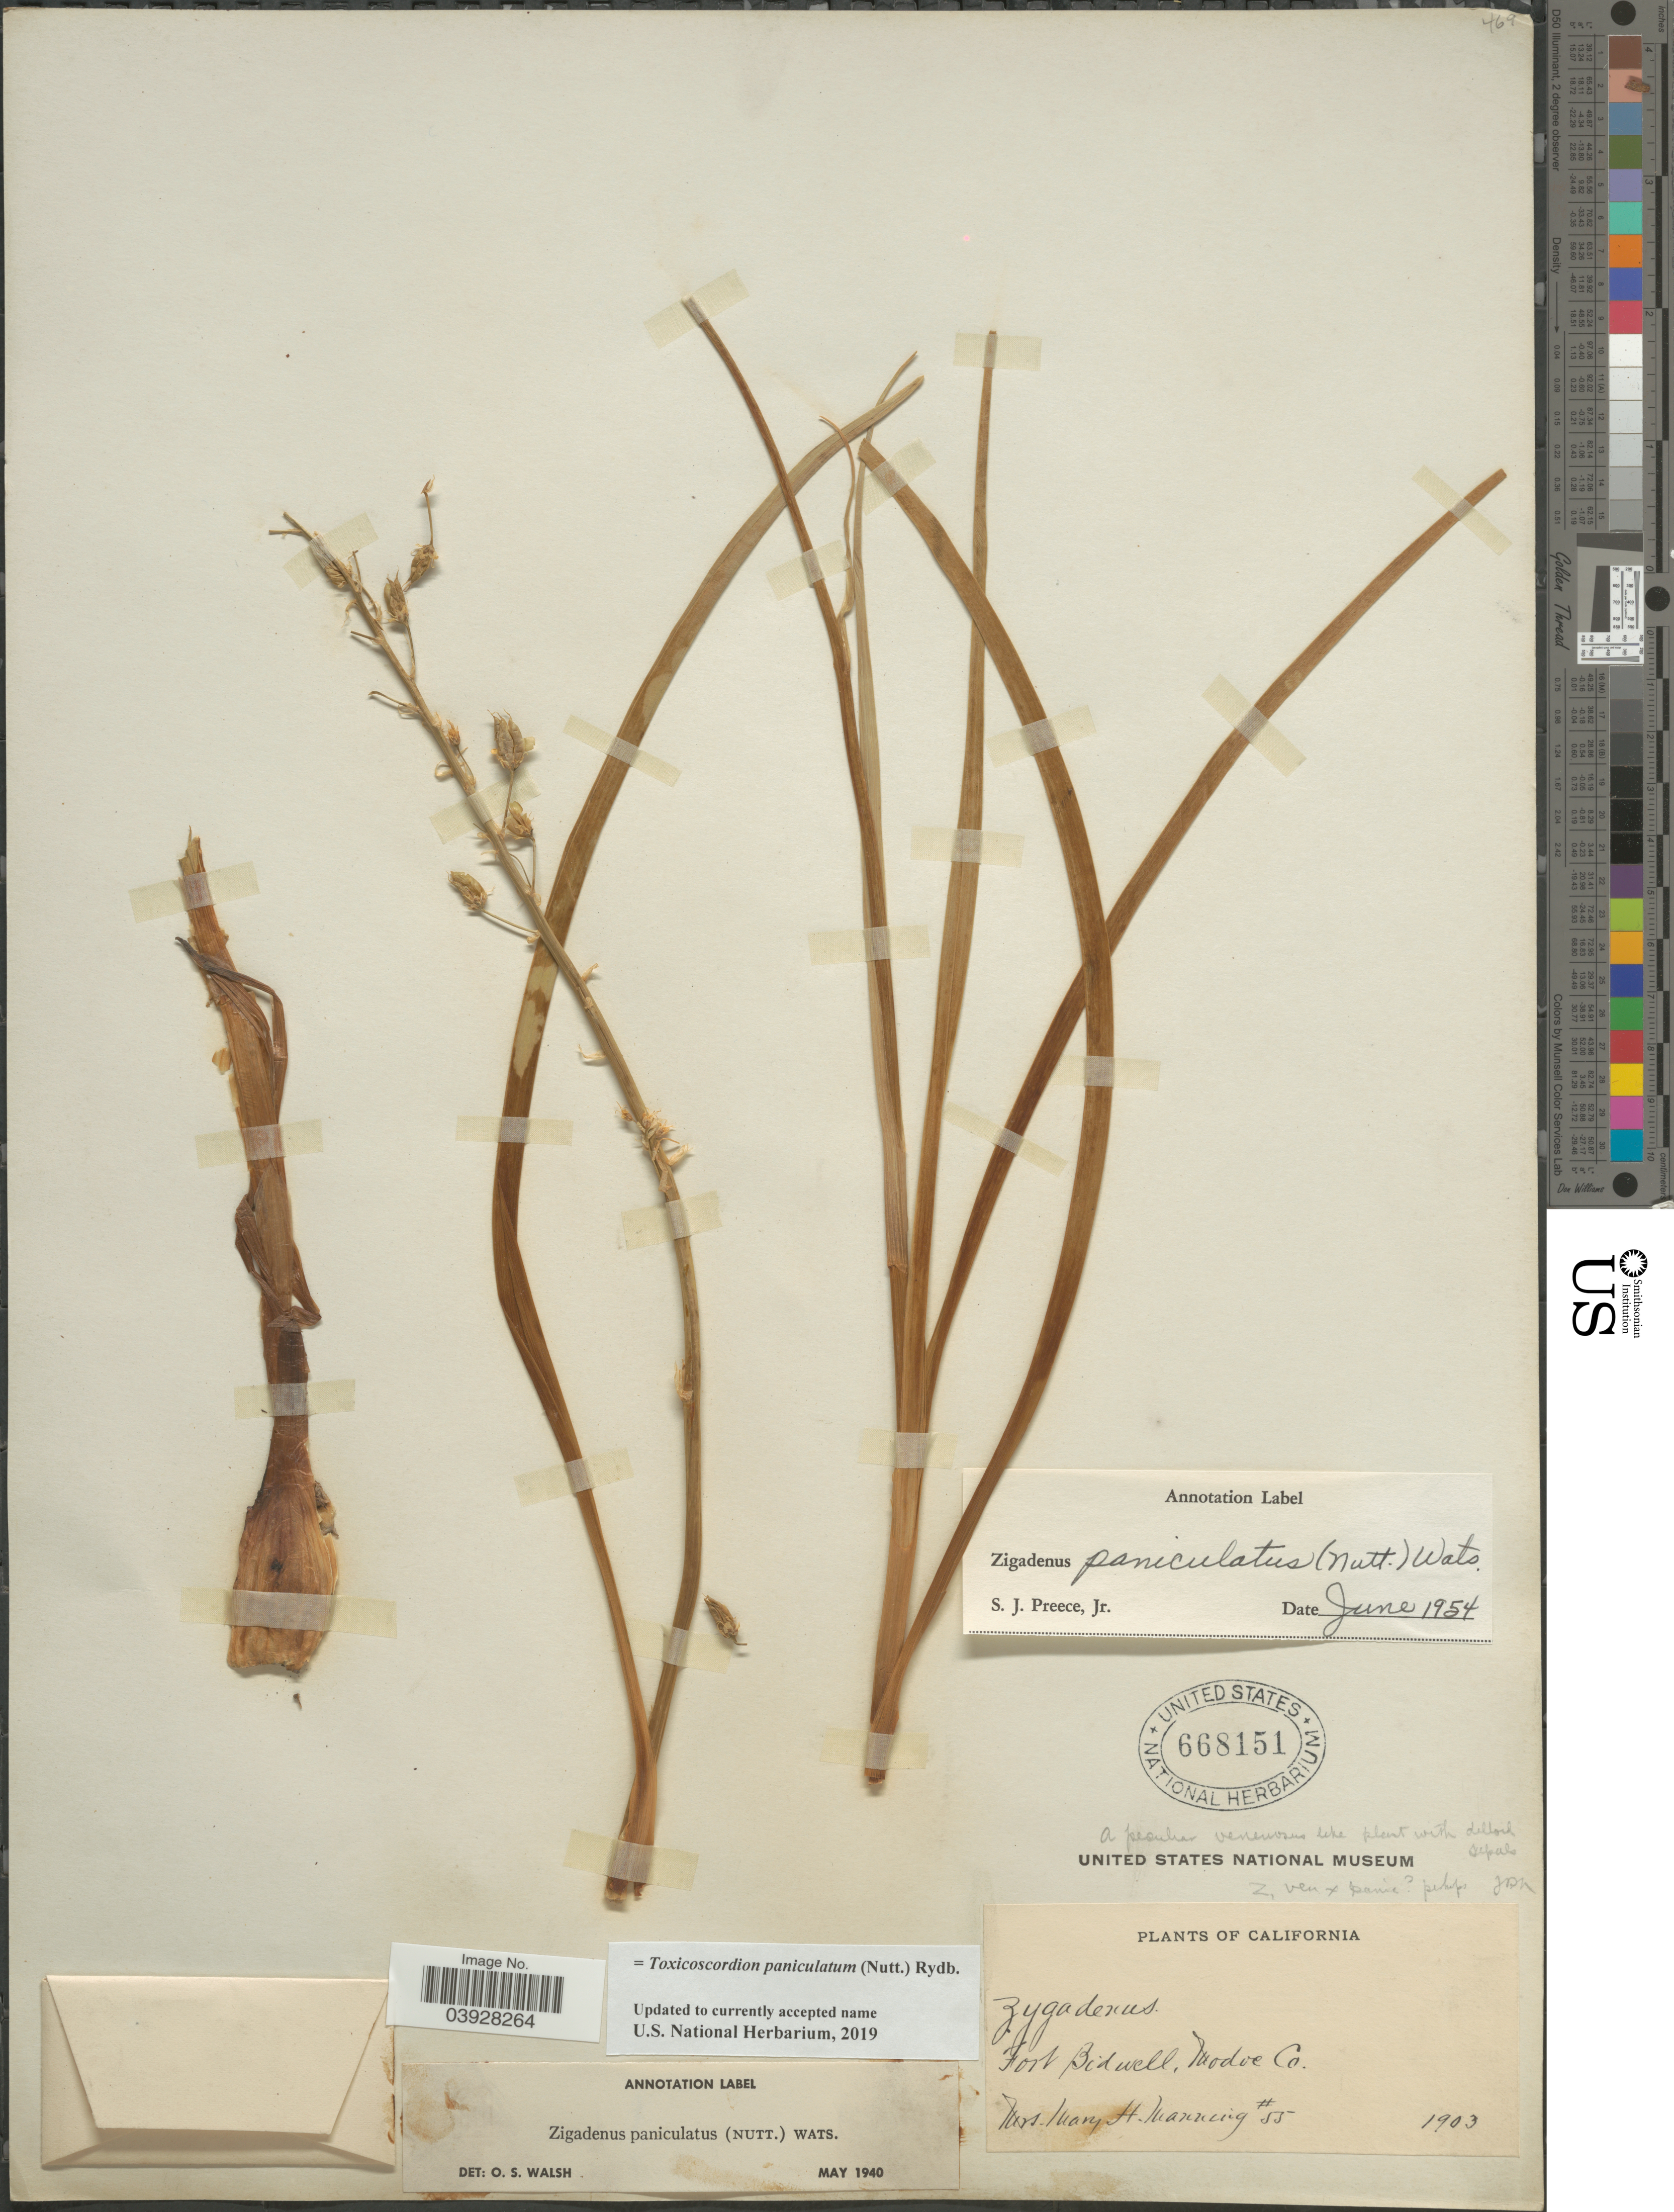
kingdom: Plantae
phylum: Tracheophyta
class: Liliopsida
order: Liliales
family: Melanthiaceae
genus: Toxicoscordion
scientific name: Toxicoscordion paniculatum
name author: (Nutt.) Rydb.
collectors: M. Manning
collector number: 55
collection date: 1903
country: United States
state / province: California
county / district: Modoc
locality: Fort Bidwell, Modoc Co.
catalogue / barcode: US 668151